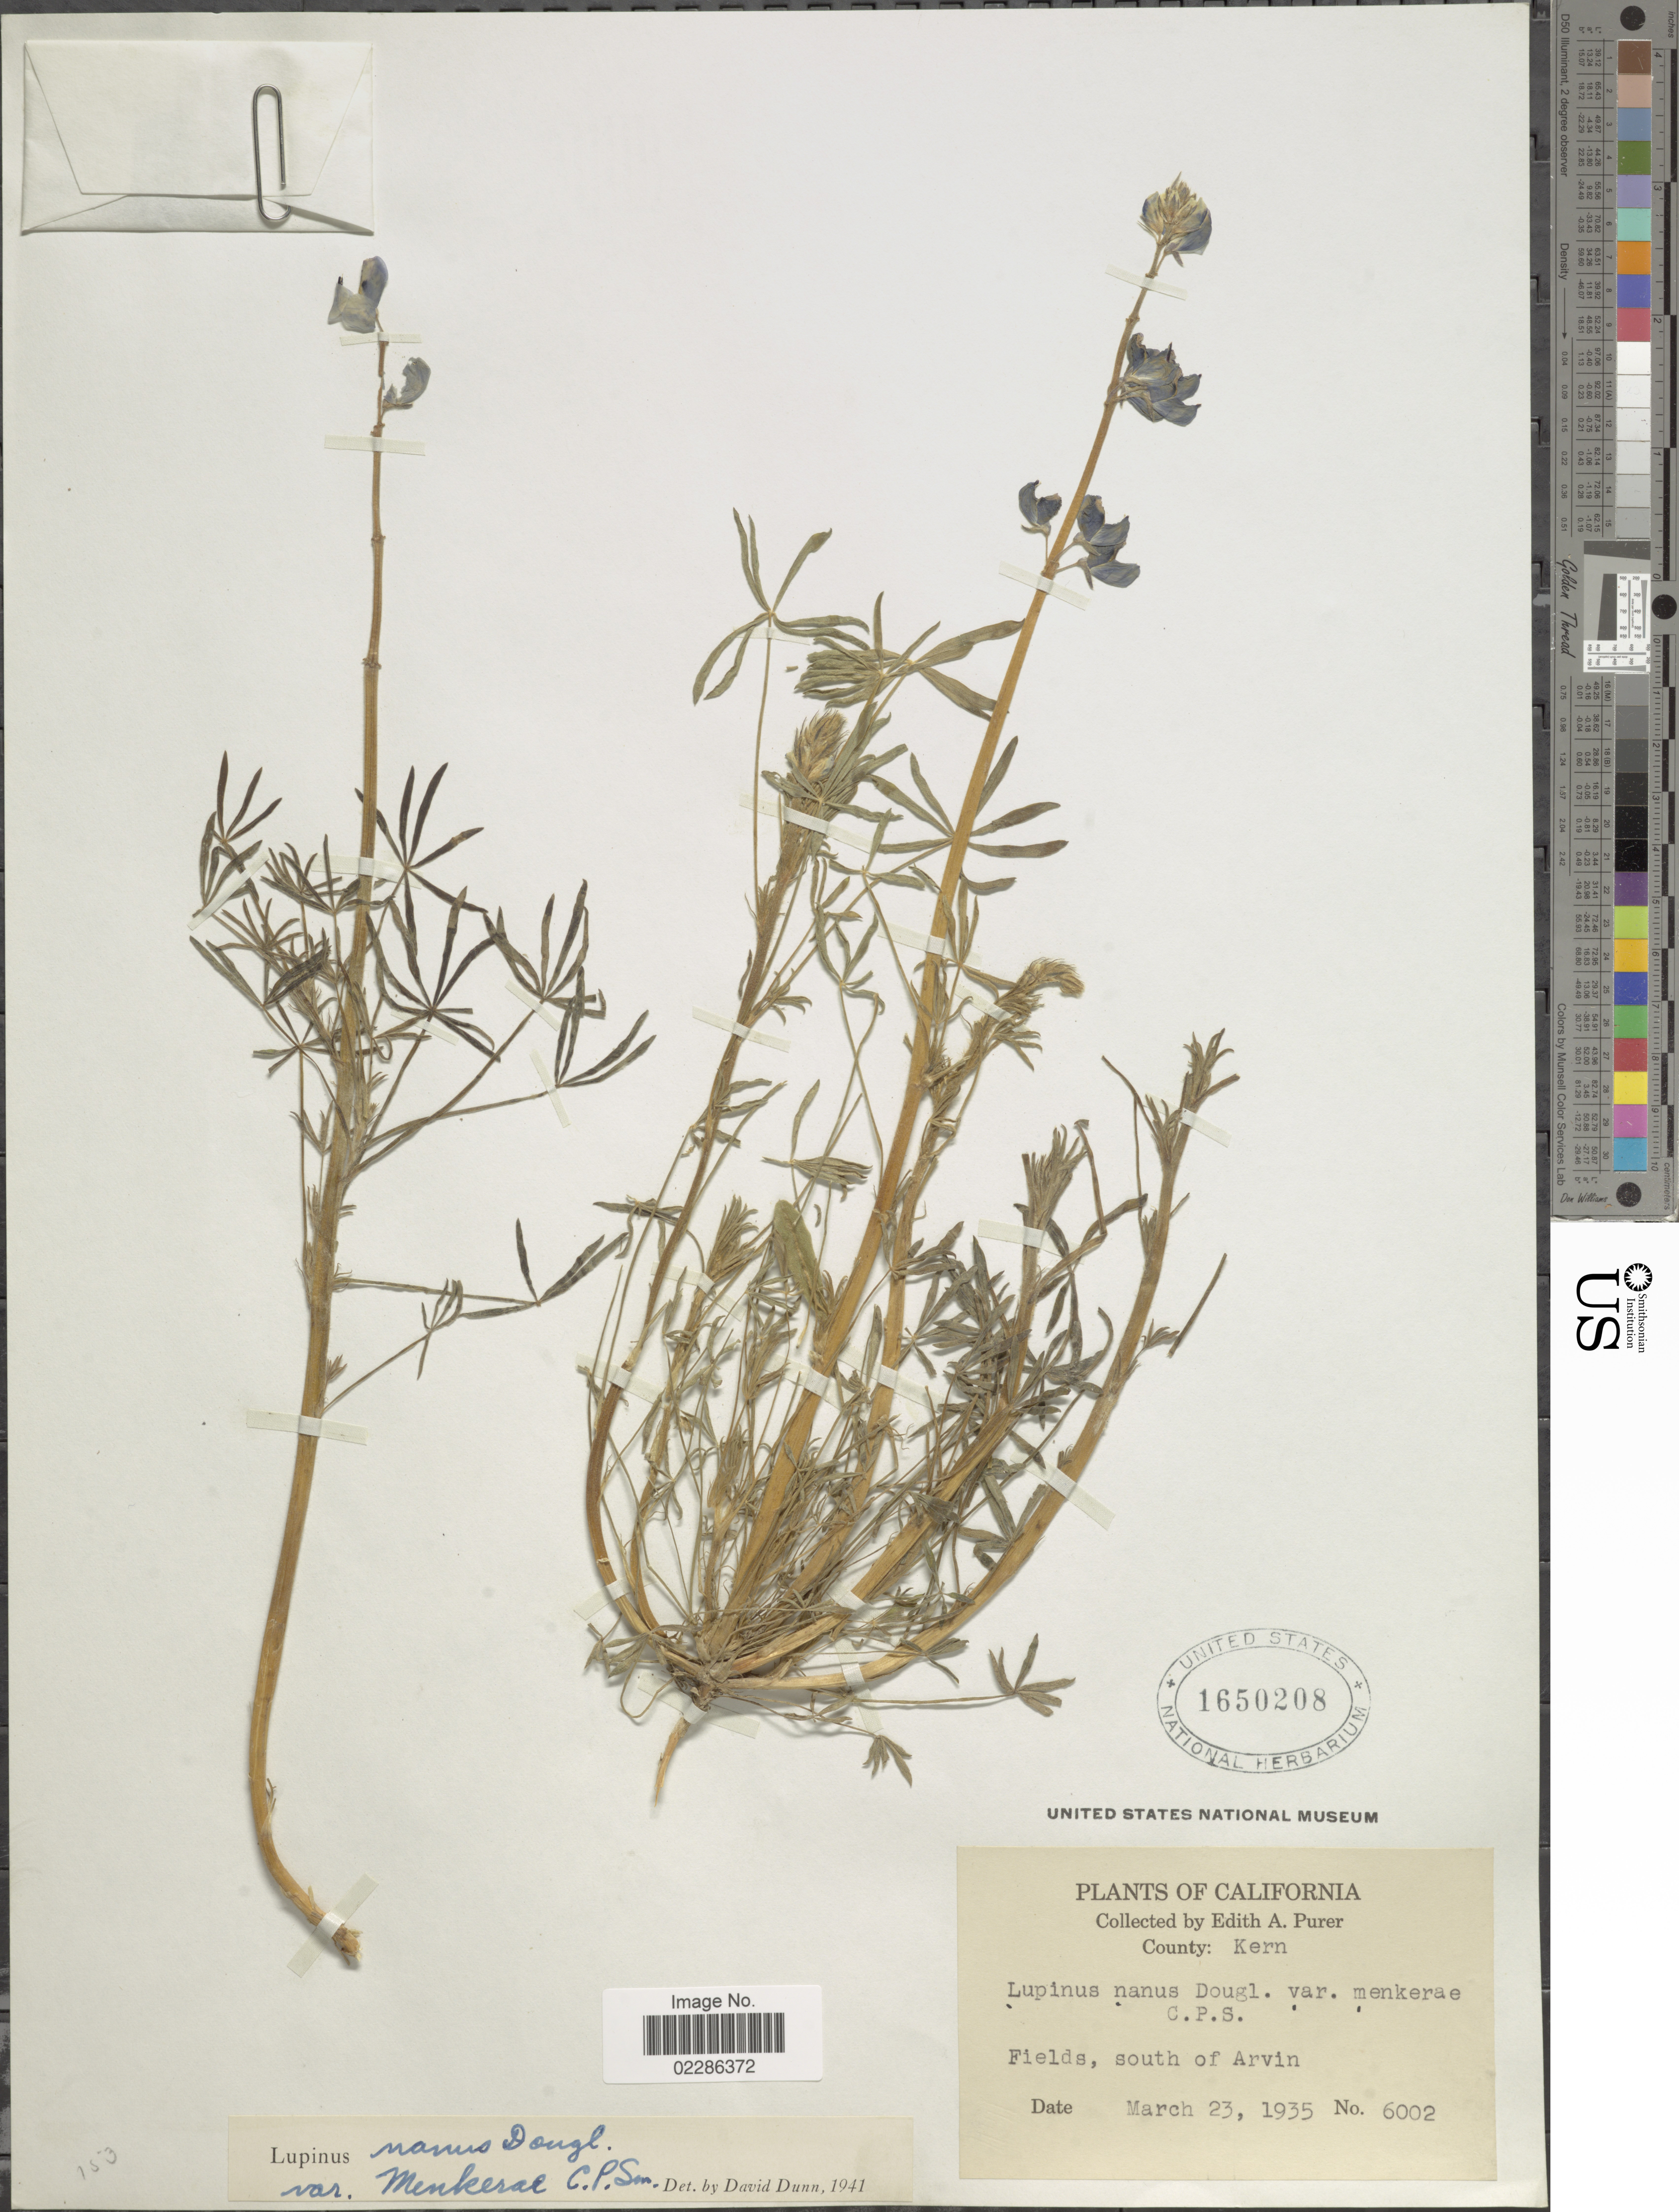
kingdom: Plantae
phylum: Tracheophyta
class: Magnoliopsida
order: Fabales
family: Fabaceae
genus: Lupinus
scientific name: Lupinus nanus var. menkerae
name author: C.P. Sm.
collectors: E. Purer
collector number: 6002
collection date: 1935-03-23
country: United States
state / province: California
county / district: Kern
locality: County: Kern, Field, south of Arvin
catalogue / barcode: US 1650208